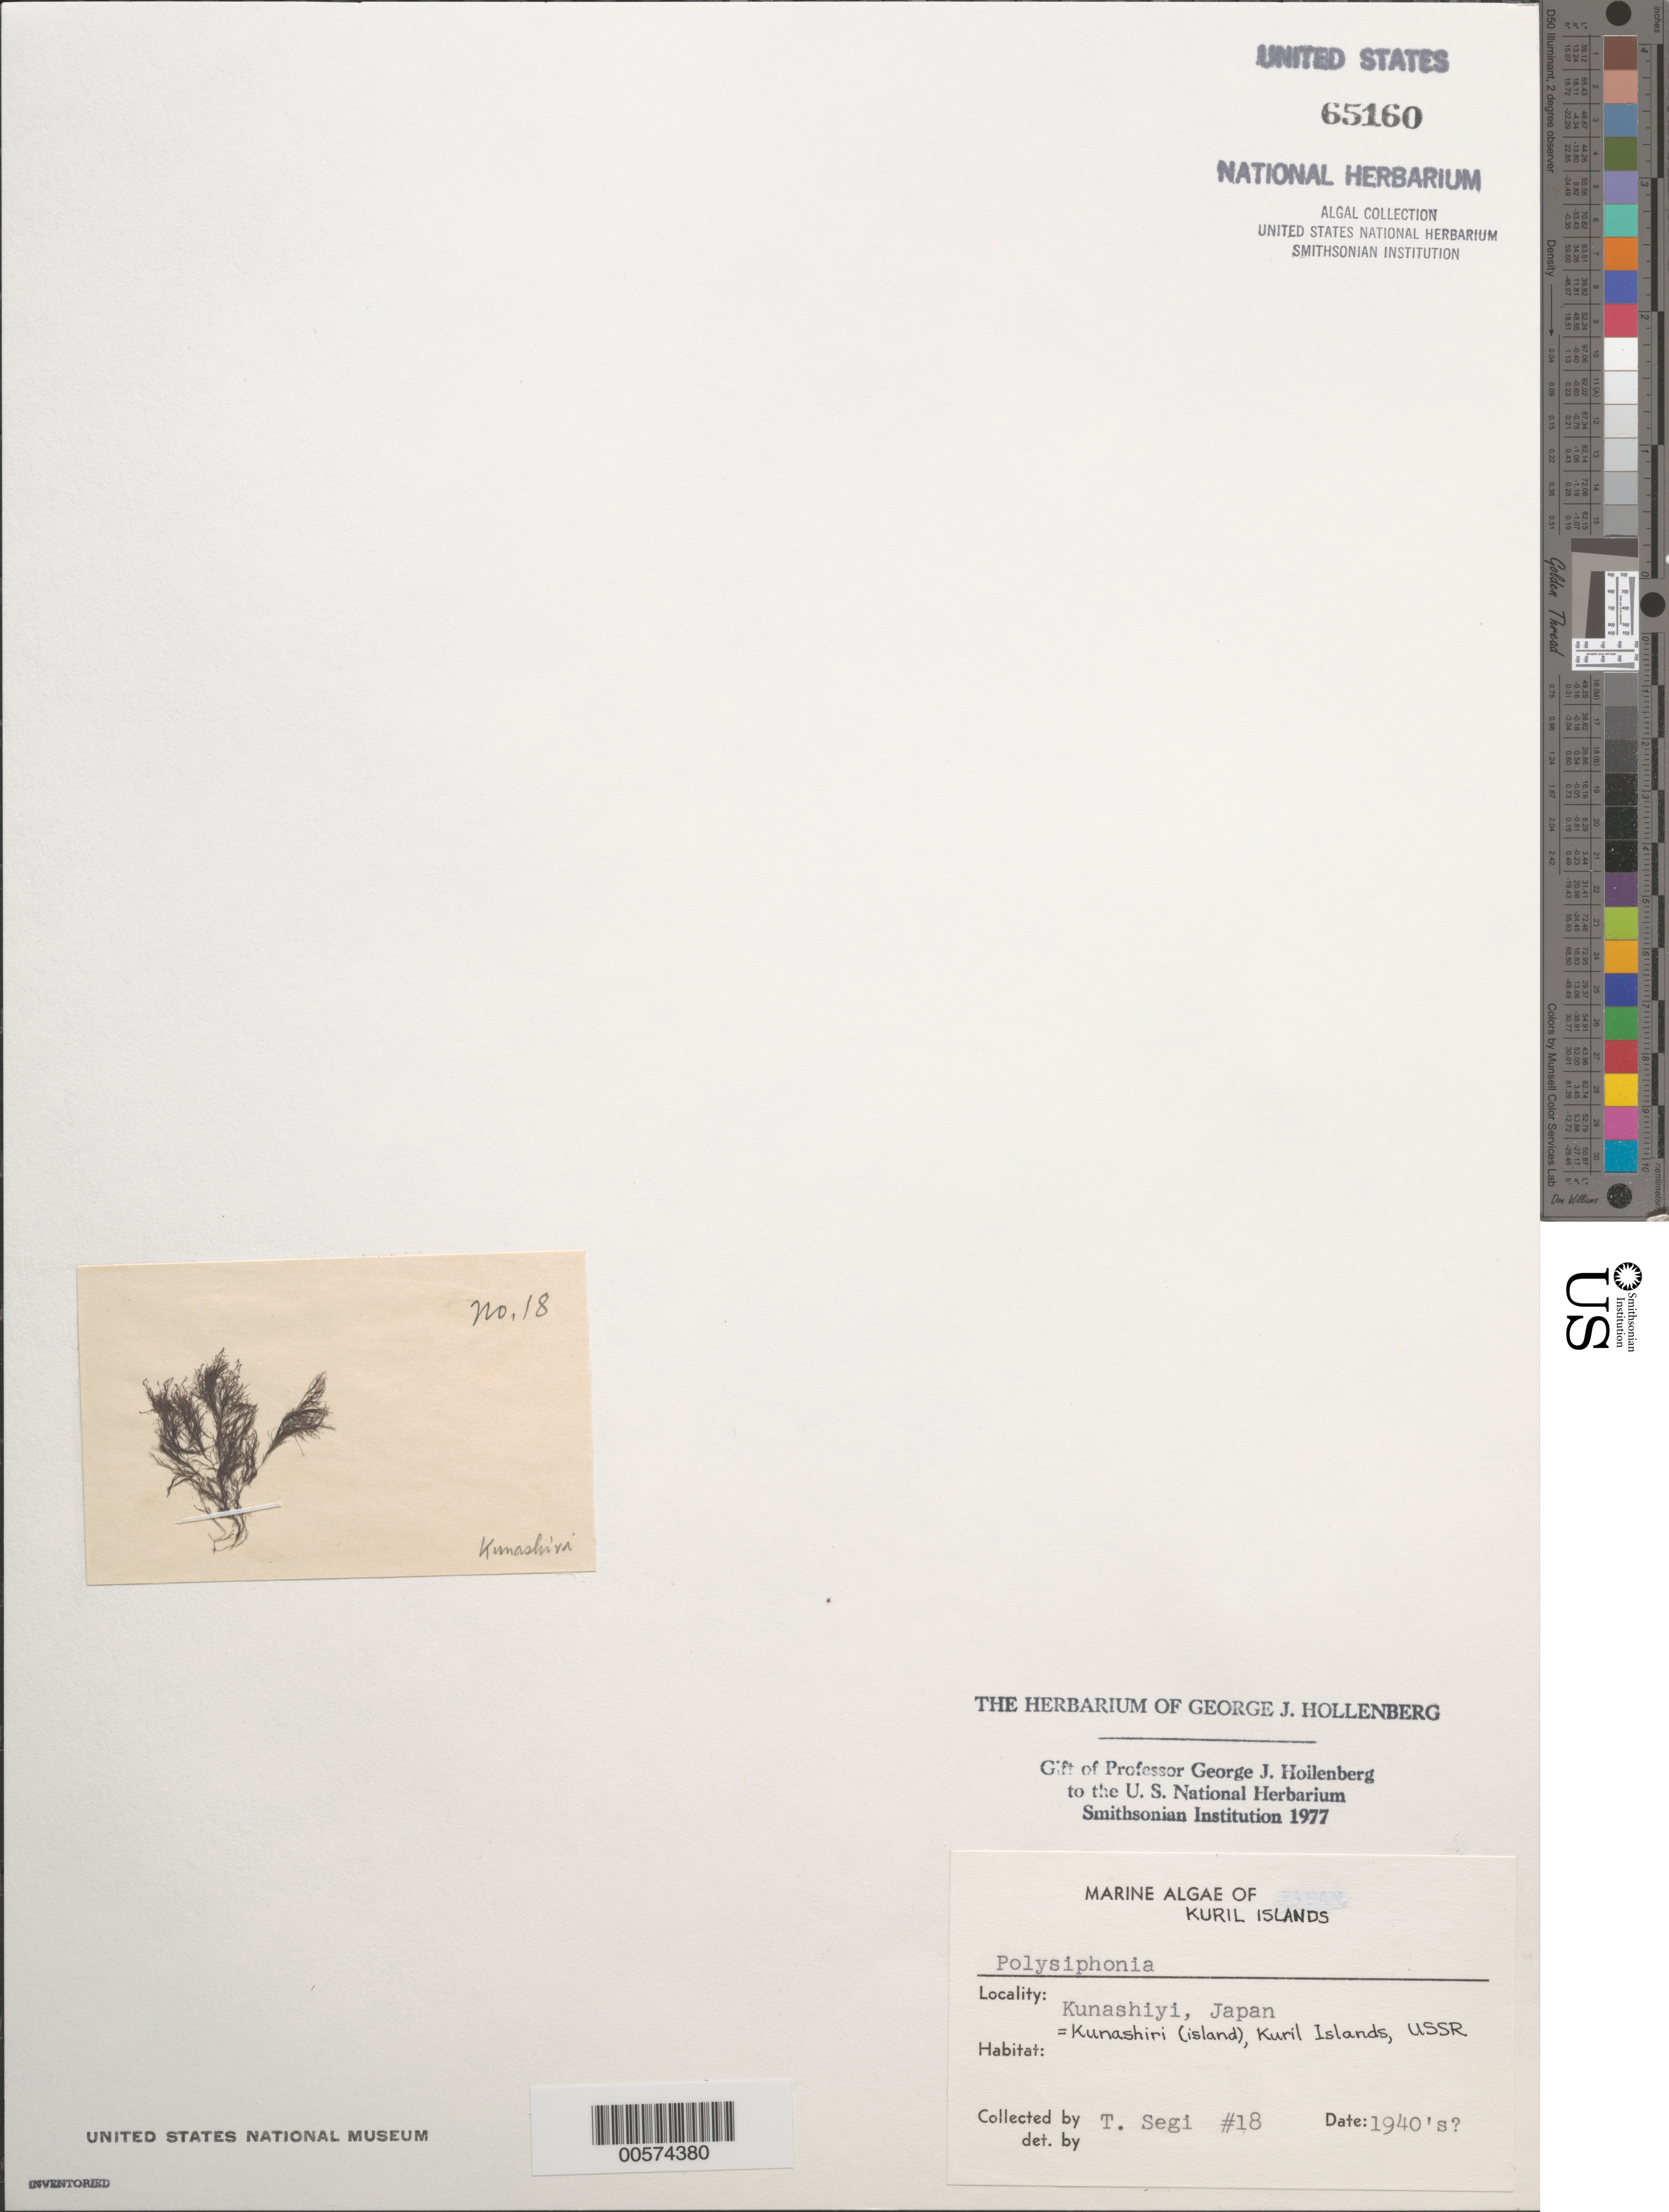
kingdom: Plantae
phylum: Rhodophyta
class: Florideophyceae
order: Ceramiales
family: Rhodomelaceae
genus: Polysiphonia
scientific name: Polysiphonia sp.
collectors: T. Segi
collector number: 18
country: Russian Federation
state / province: Sakhalin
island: Kunashir Island (Kunashiyi)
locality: Kunashir Island (Kunashiyi)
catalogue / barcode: US 65160